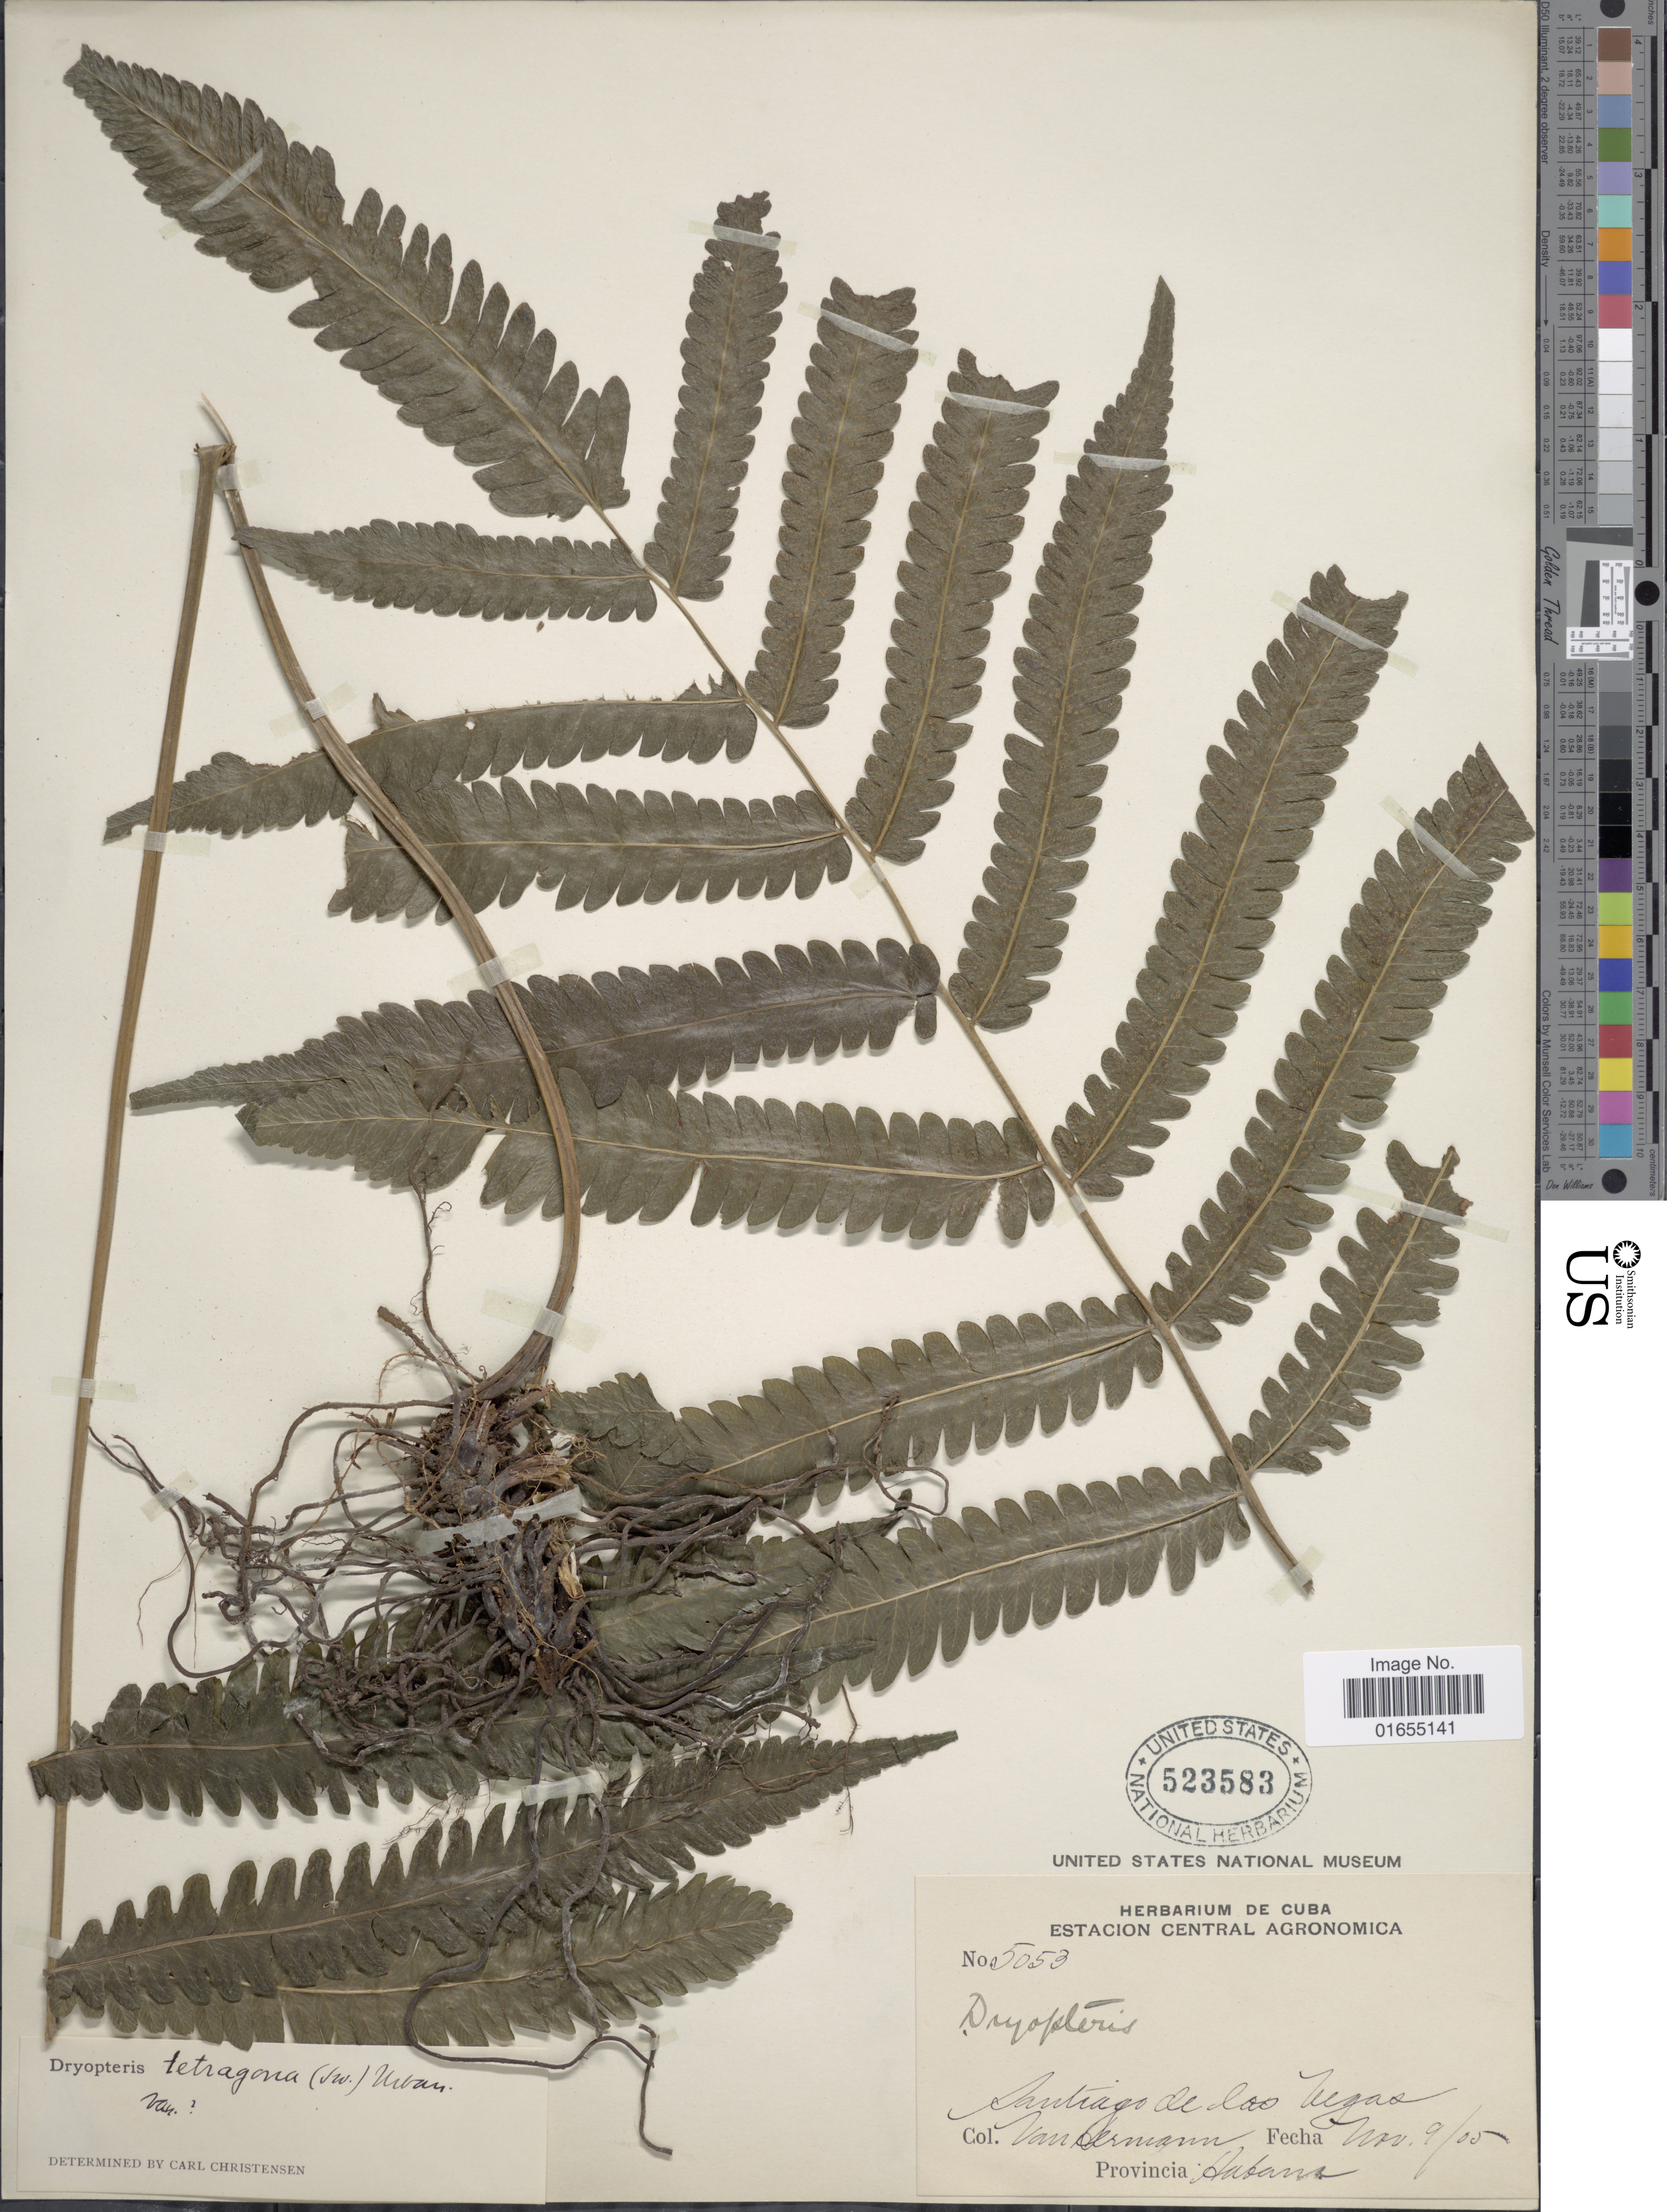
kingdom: Plantae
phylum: Tracheophyta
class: Polypodiopsida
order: Polypodiales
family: Thelypteridaceae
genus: Goniopteris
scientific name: Goniopteris subtetragona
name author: (Link) Vareschi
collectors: B. Van Hermann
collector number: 5053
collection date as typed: Transcribed d/m/y: 9/11/5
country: Cuba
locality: Santiago de las Vegas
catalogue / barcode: US 523583